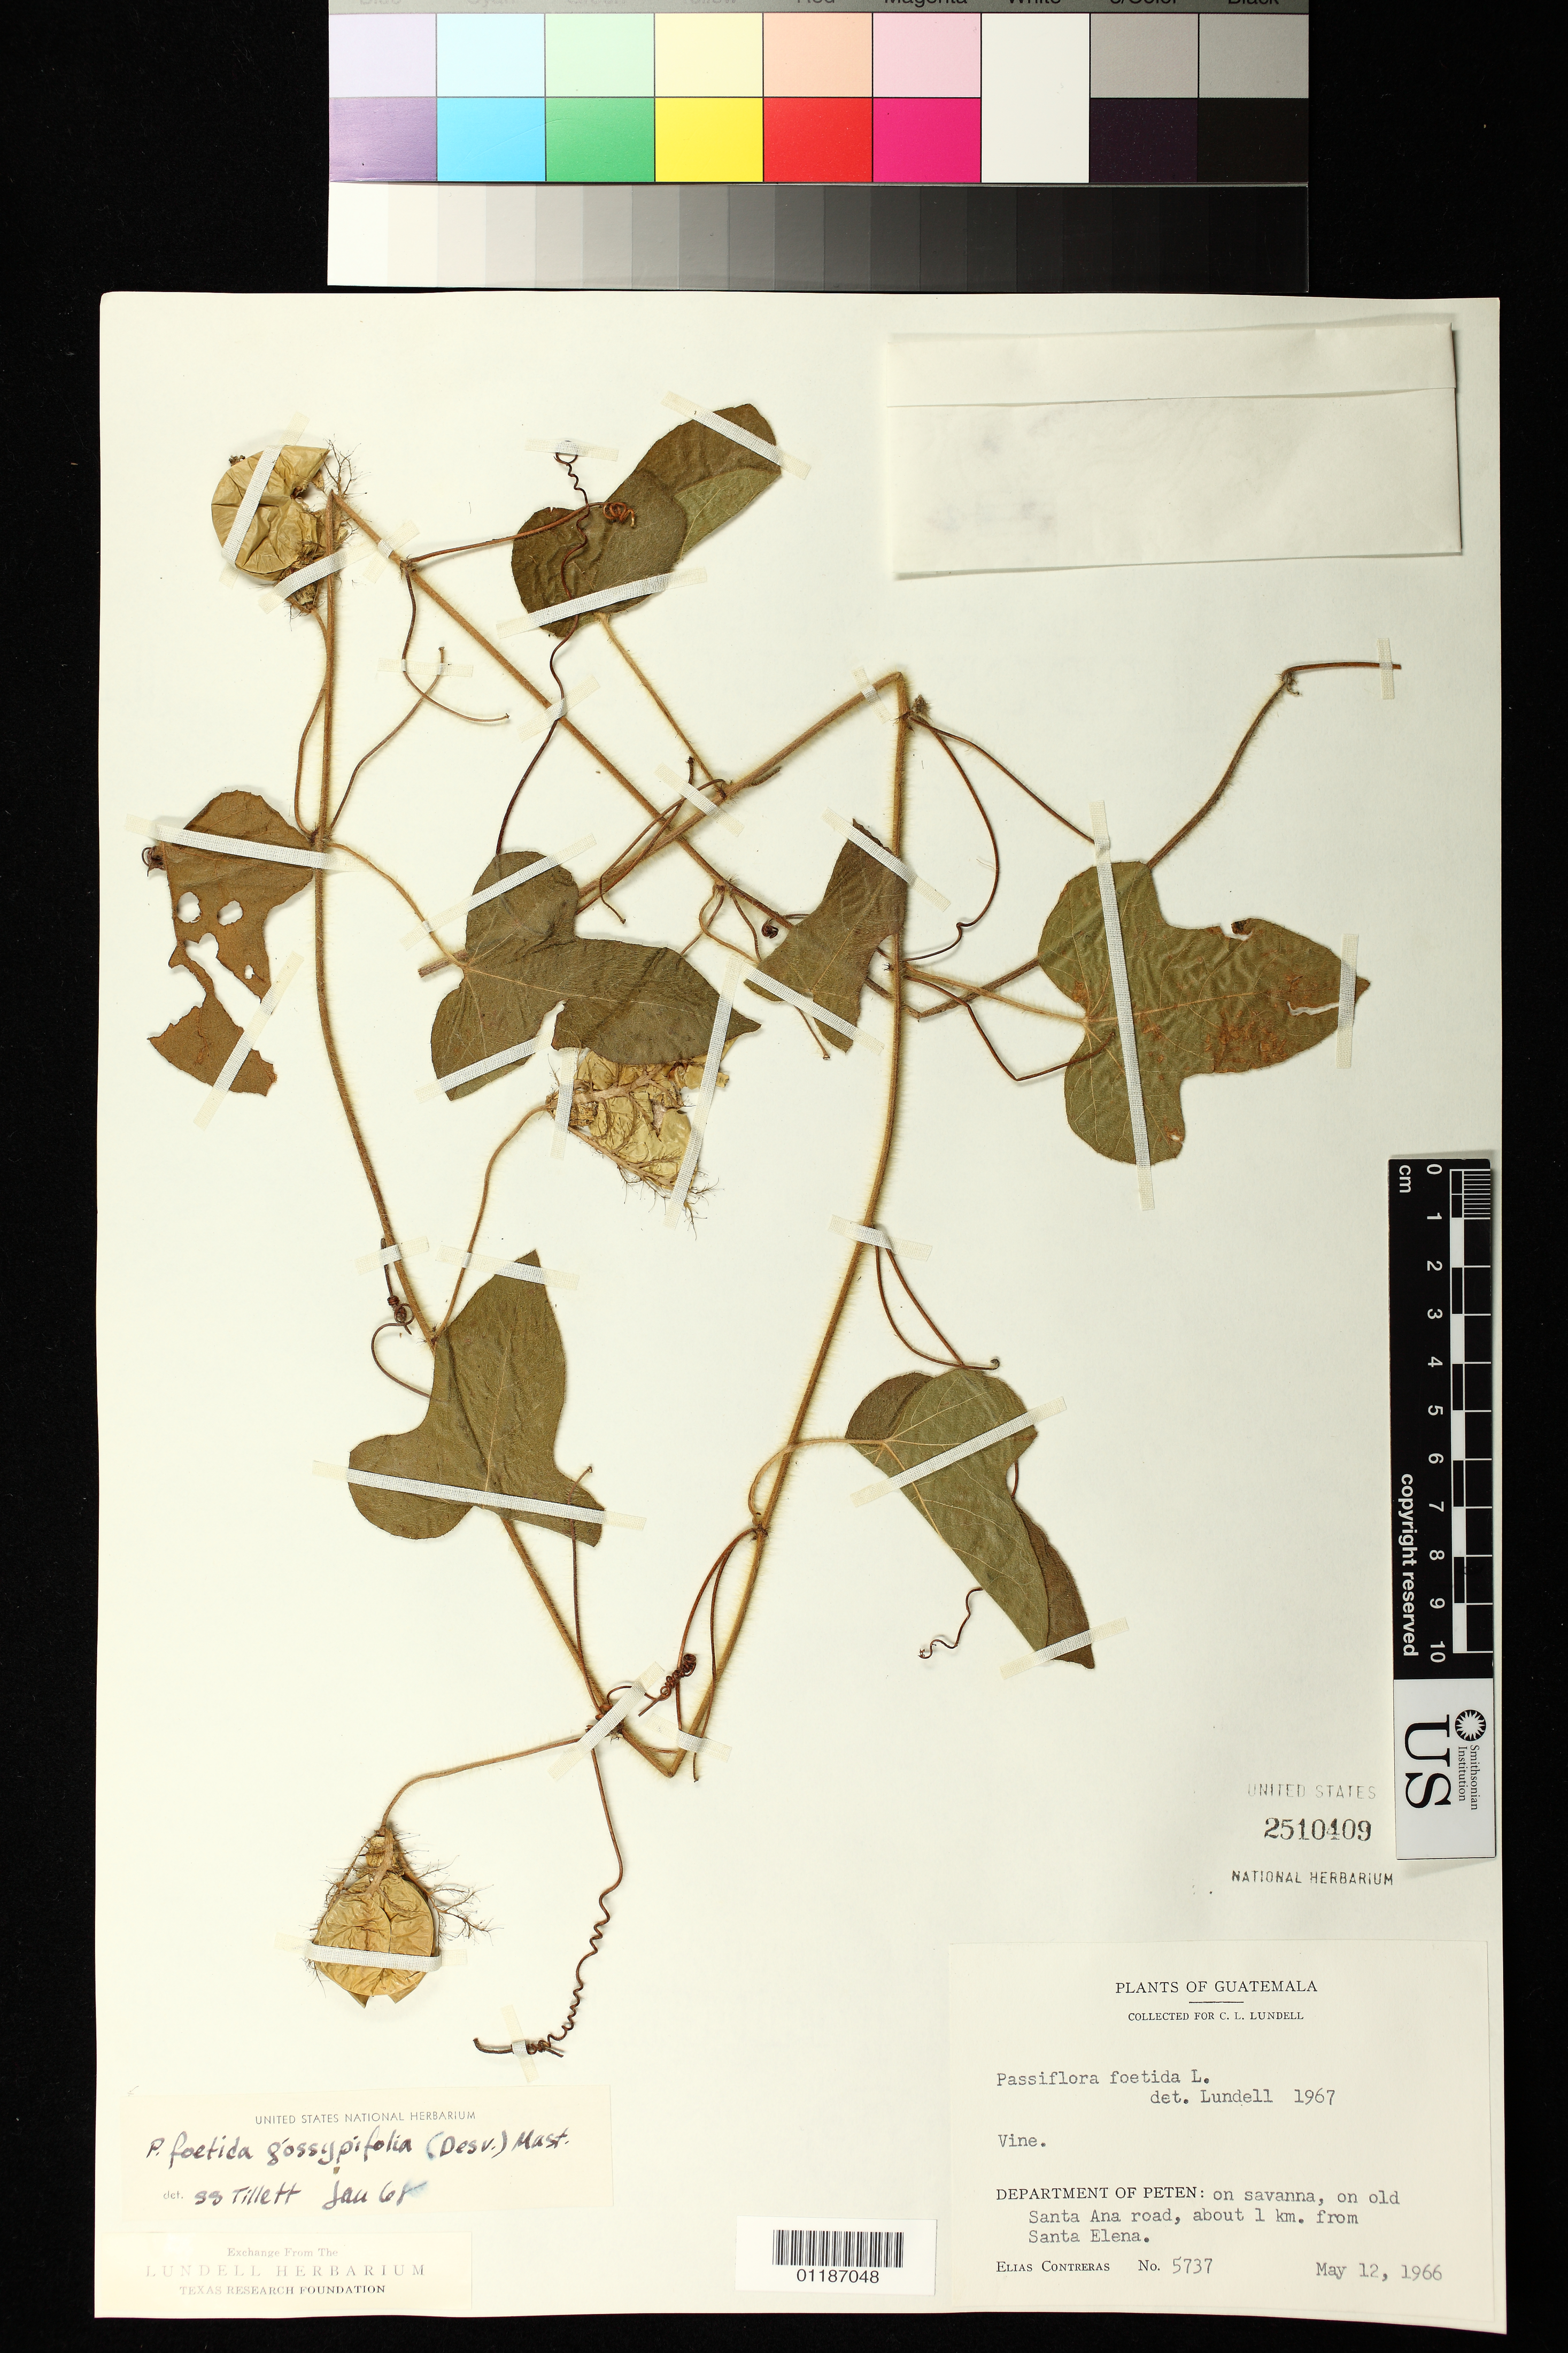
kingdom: Plantae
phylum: Tracheophyta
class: Magnoliopsida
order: Malpighiales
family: Passifloraceae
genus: Passiflora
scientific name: Passiflora foetida var. gossypiifolia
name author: (Desv.) Mast.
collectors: E. Contreras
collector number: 5737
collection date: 1966-05-12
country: Guatemala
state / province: El Petén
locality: On savanna, on old Santa Ana road, about 1 km from Santa Elena.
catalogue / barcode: US 2510409